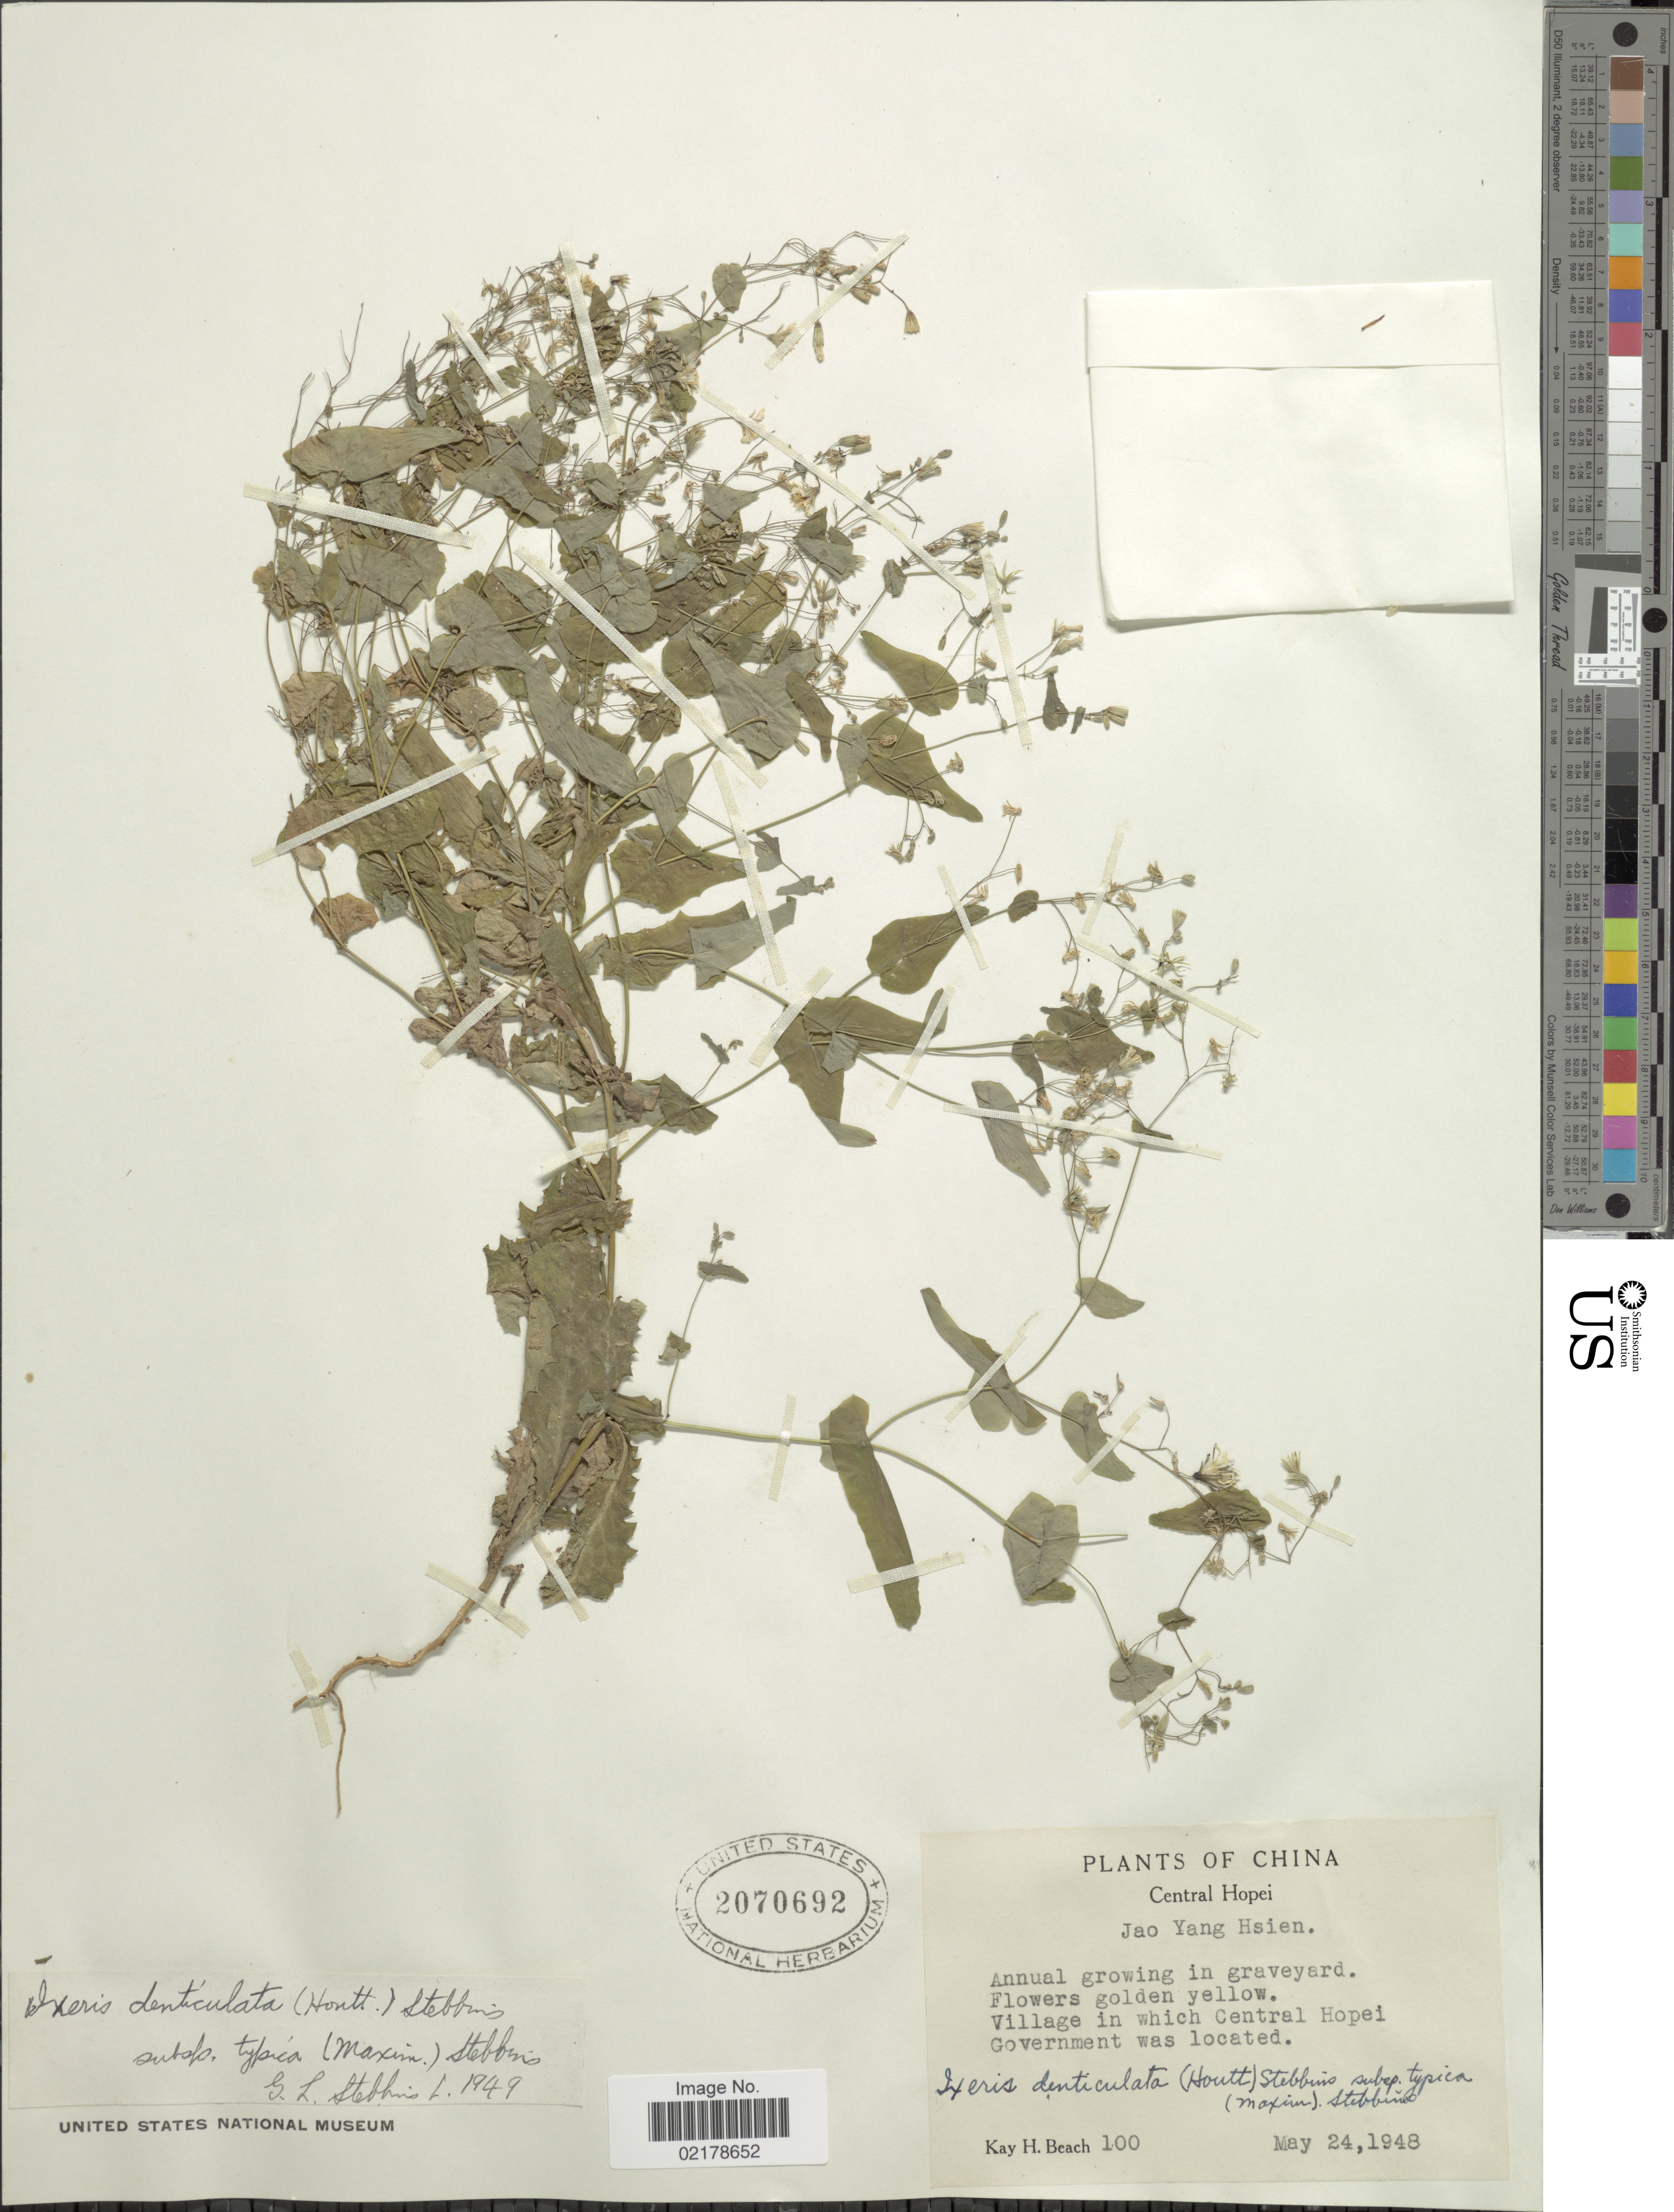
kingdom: Plantae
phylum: Tracheophyta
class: Magnoliopsida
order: Asterales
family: Asteraceae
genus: Crepidiastrum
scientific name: Crepidiastrum denticulatum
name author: (Houtt.) Pak & Kawano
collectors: K. H. Beach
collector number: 100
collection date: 1948-05-24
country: China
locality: Central Hopei. Jao Yang Hsien. Village in which Central Hopei Government was located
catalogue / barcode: US 2070692